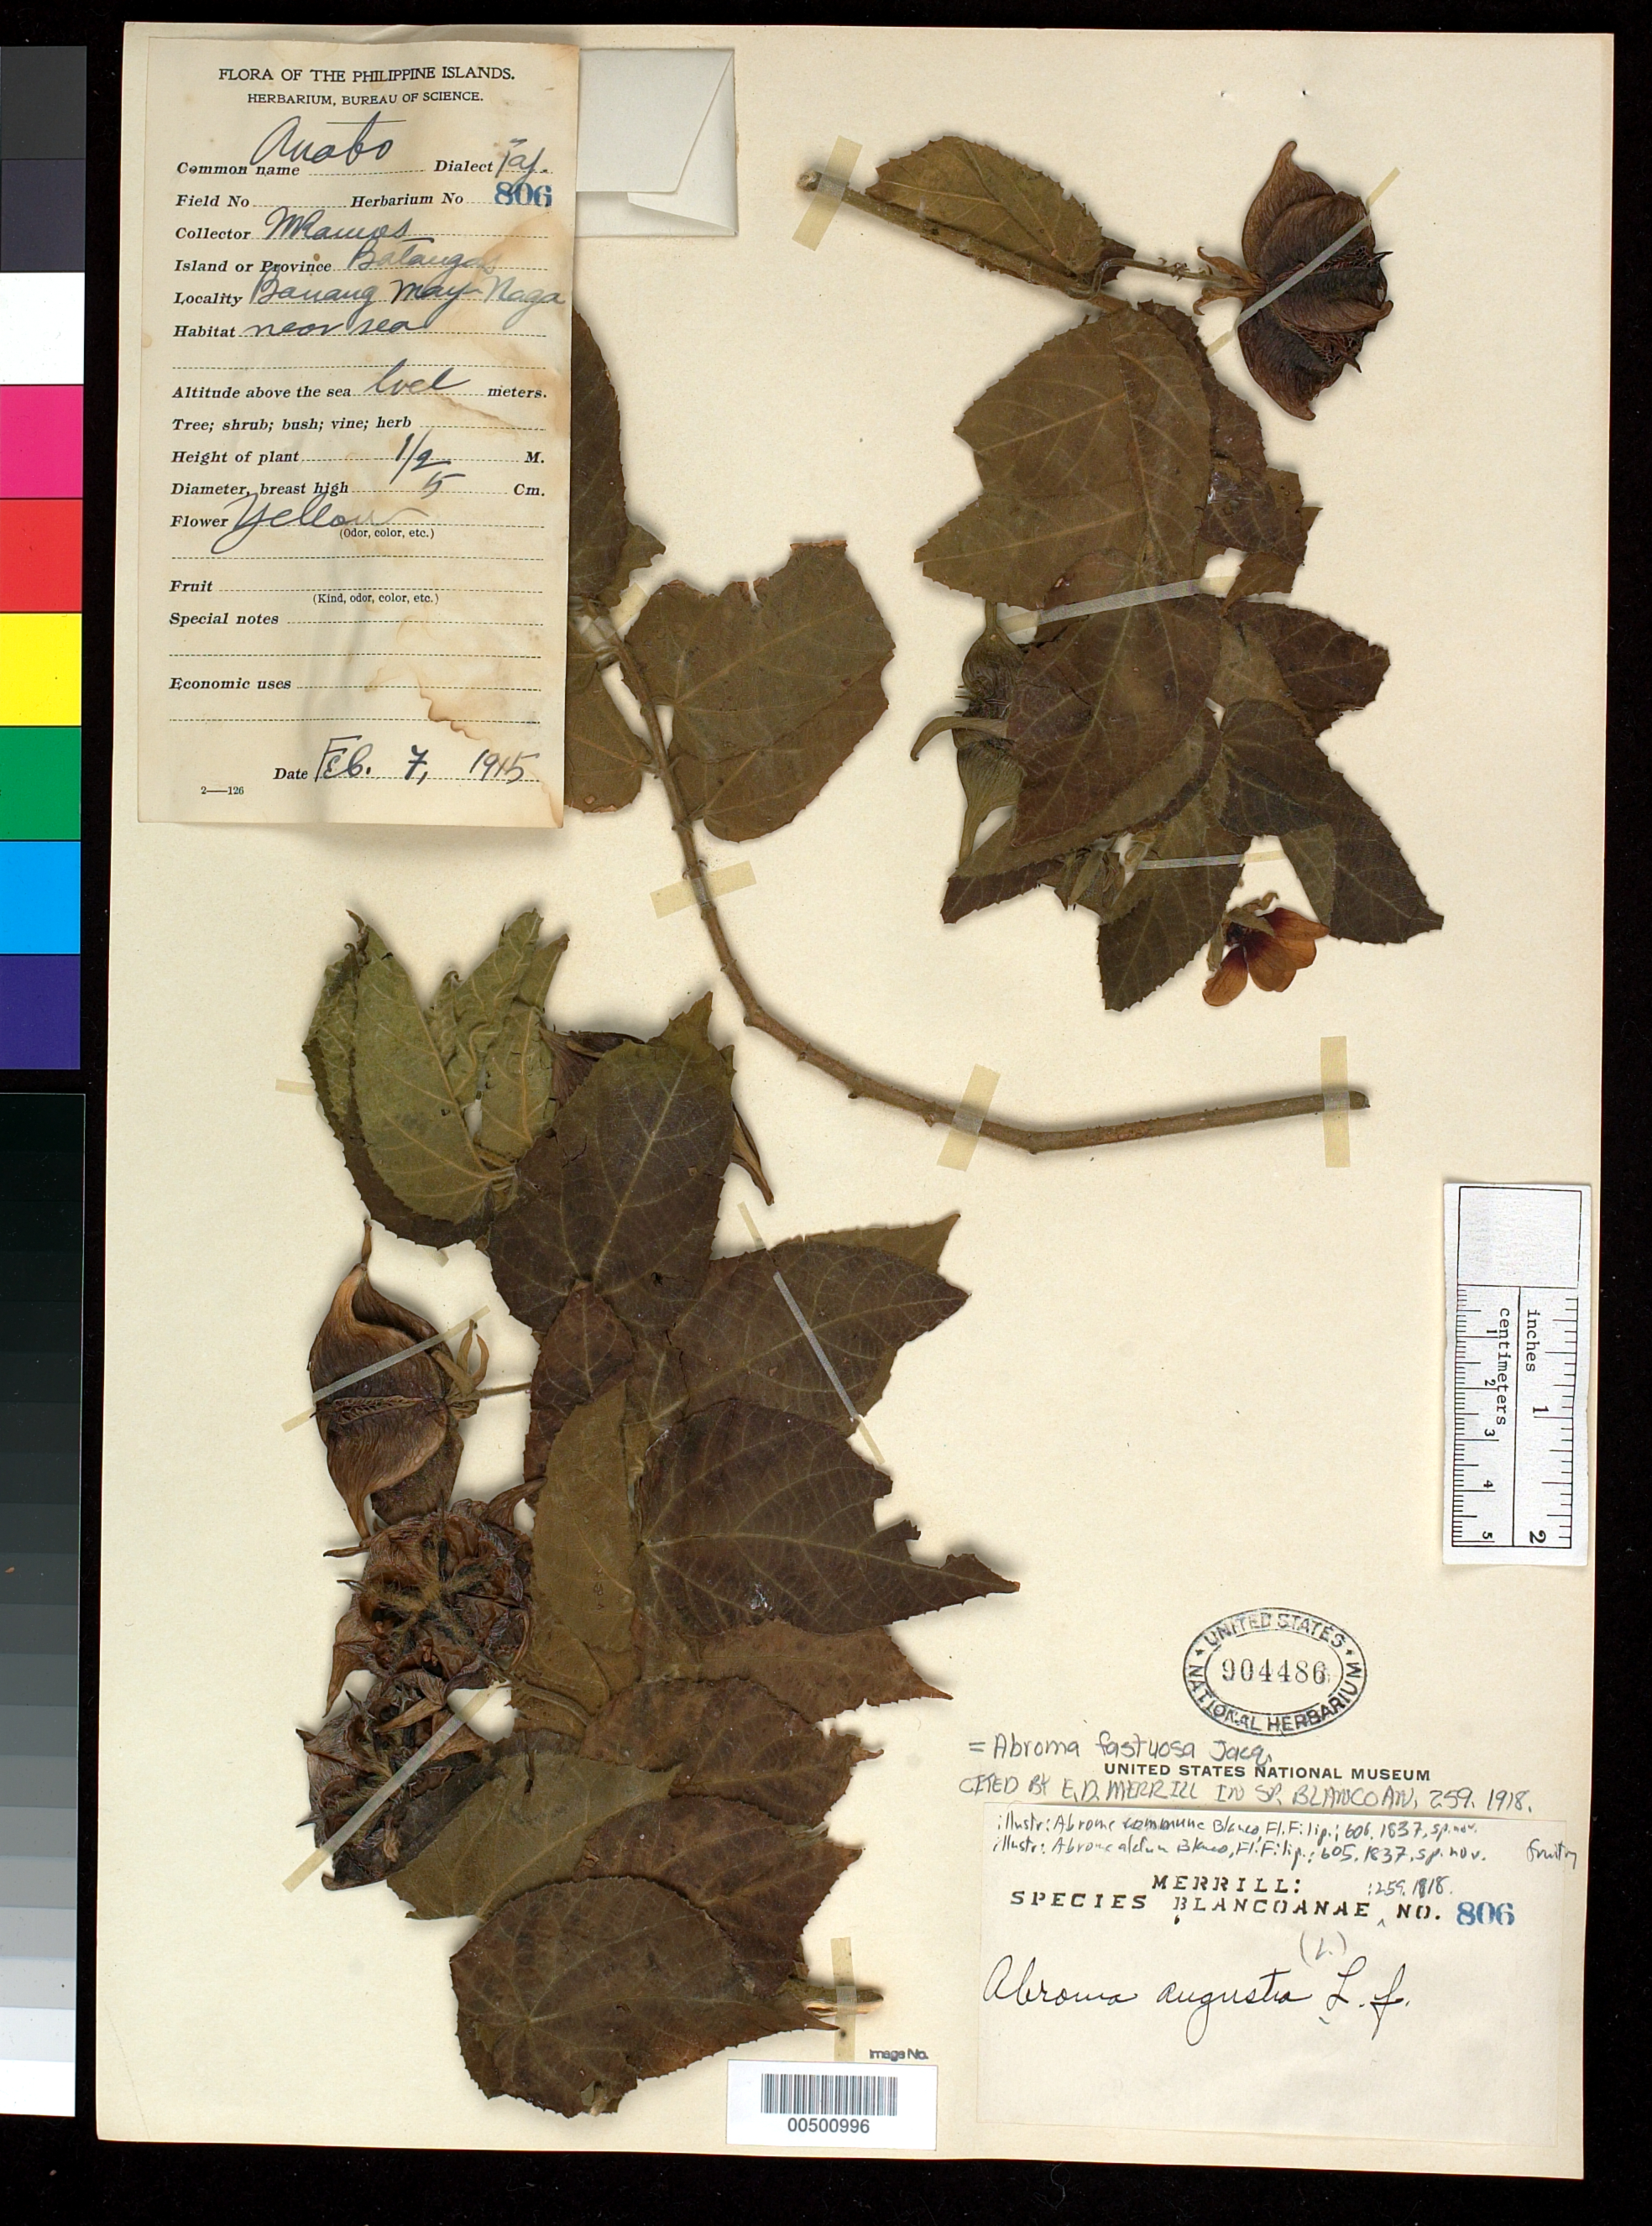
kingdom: Plantae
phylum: Tracheophyta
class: Magnoliopsida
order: Malvales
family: Malvaceae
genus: Abroma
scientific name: Abroma augusta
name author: (L.) L. f.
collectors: M. Ramos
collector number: Sp. Blancoan. 0806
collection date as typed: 07 Feb 1915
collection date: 1915-02-07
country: Philippines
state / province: Calabarzon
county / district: Batangas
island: Luzon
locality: Bauang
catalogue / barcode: US 904486